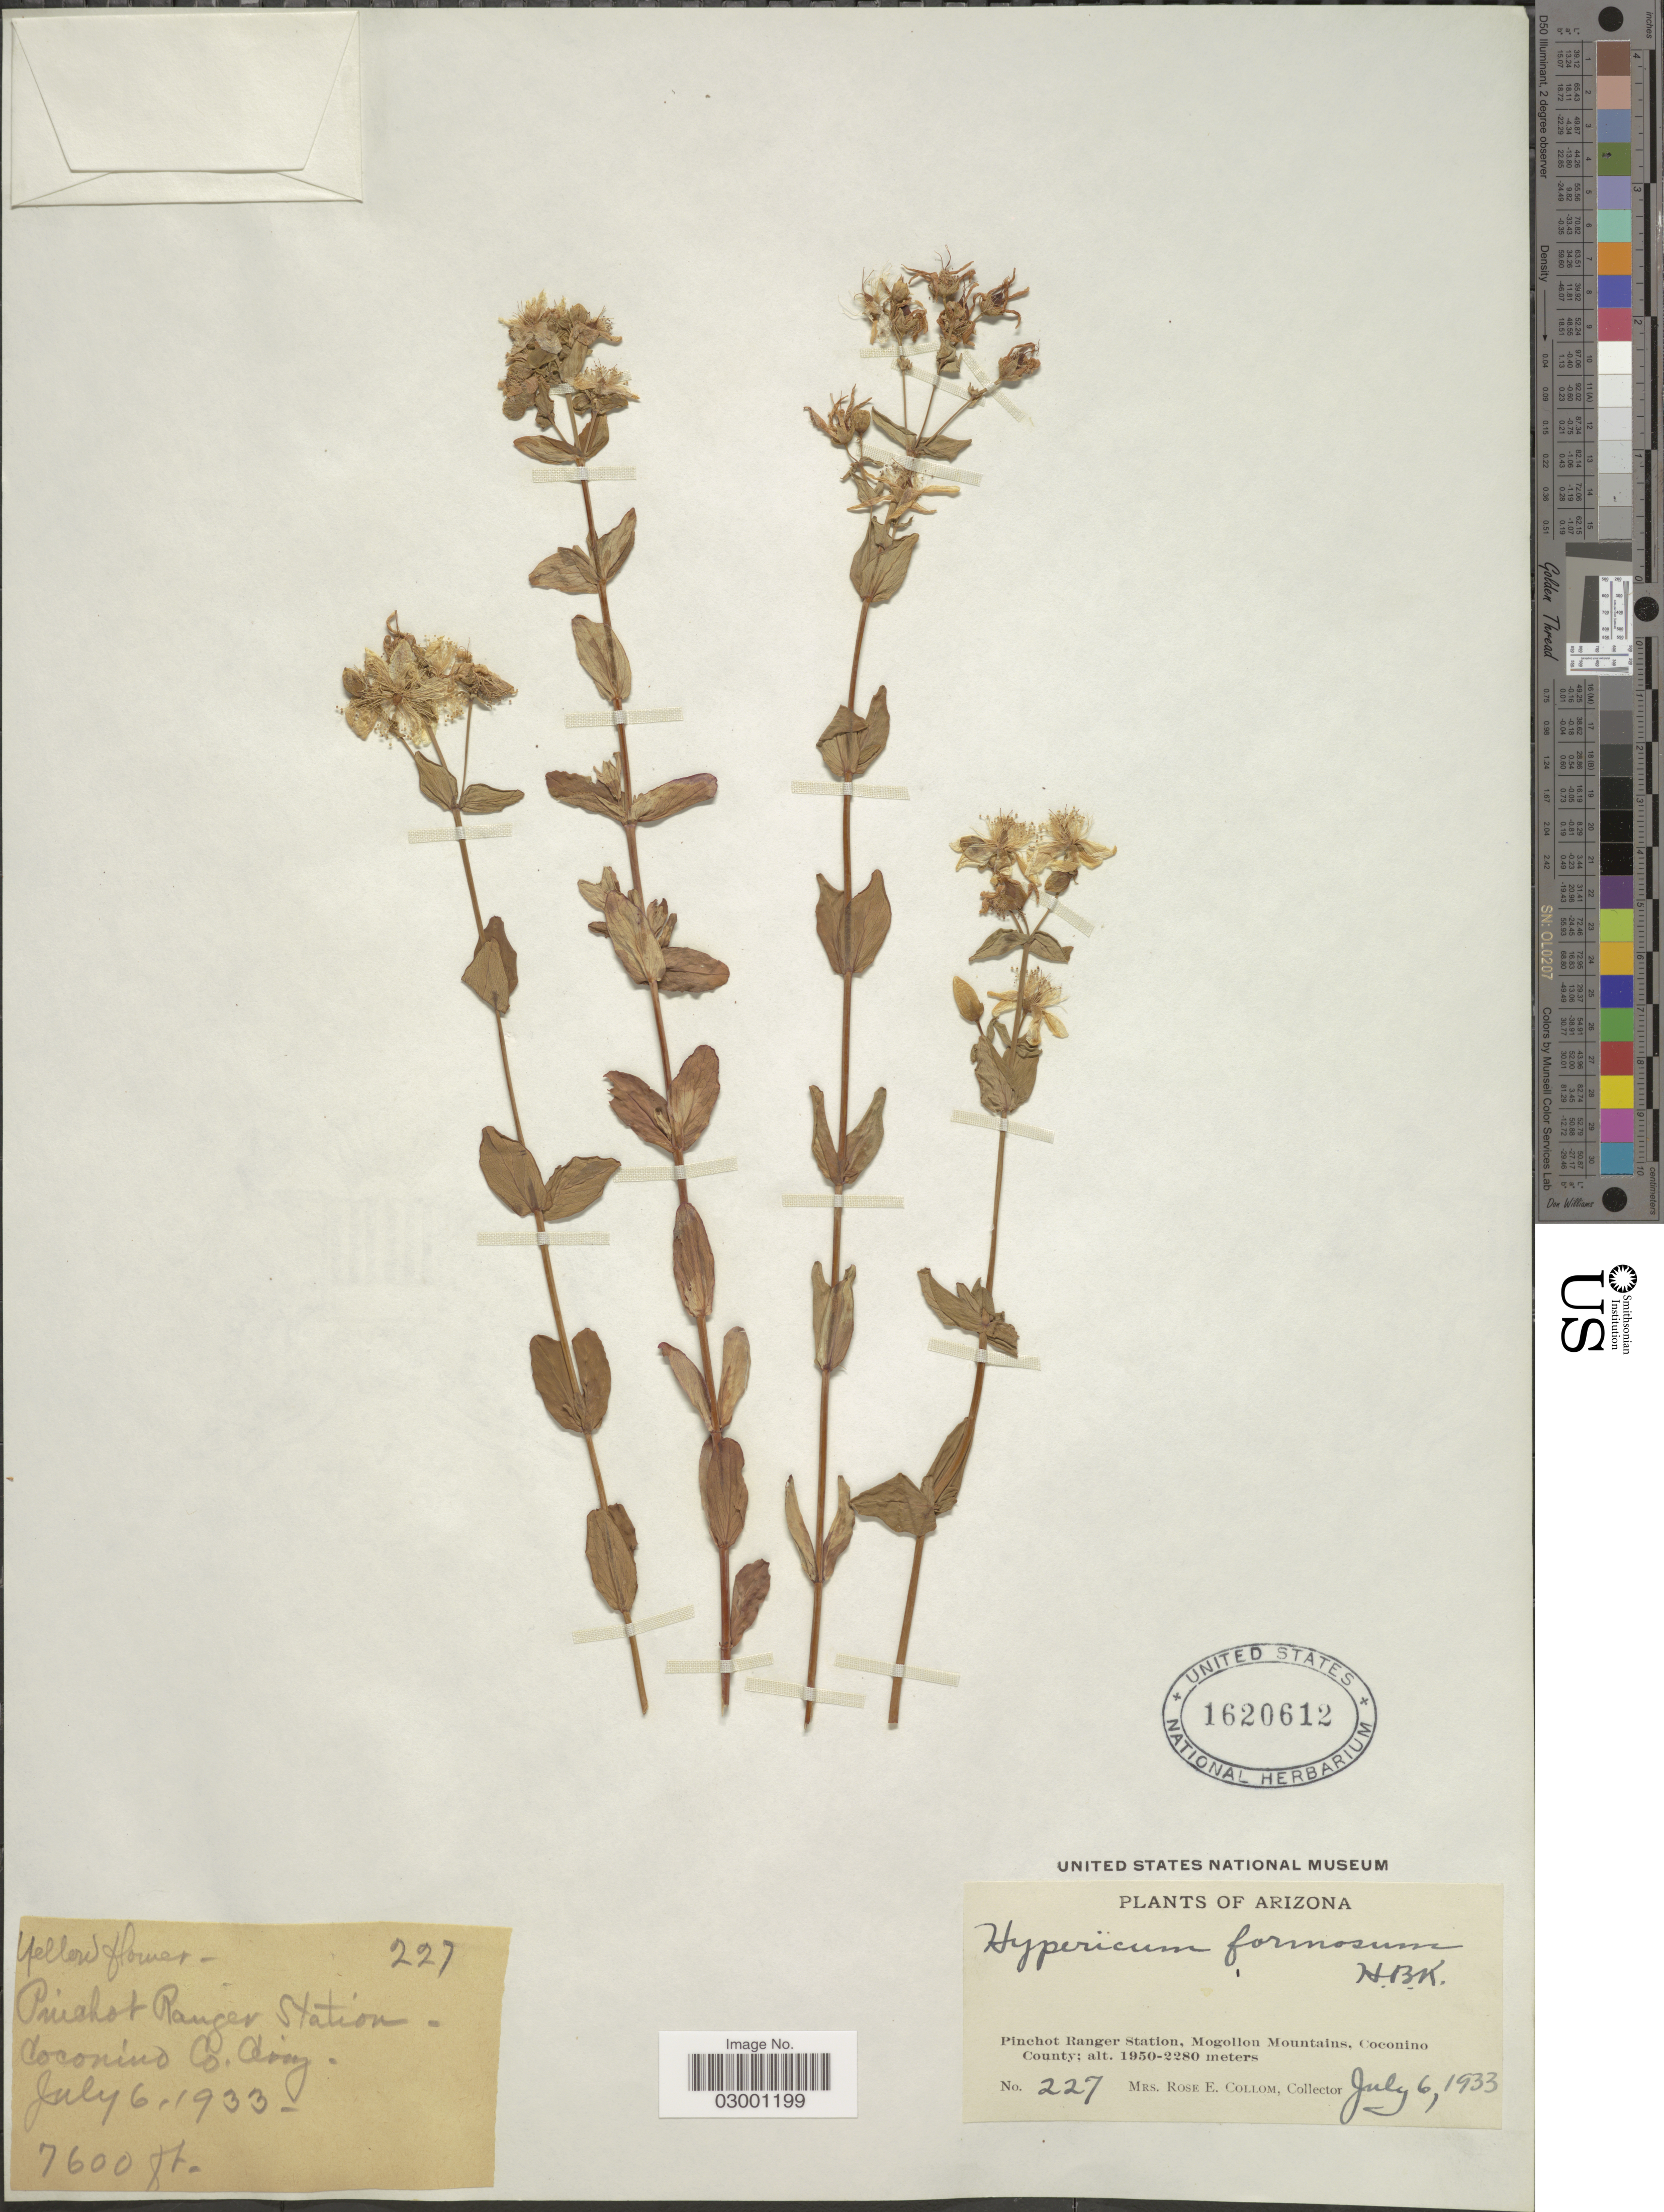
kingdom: Plantae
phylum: Tracheophyta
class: Magnoliopsida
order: Malpighiales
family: Hypericaceae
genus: Hypericum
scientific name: Hypericum formosum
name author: Kunth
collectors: R. E. Collom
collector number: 227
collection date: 1933-07-06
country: United States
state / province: Arizona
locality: Pinchot Ranger Station, Mogollon Mountains, Coconino County.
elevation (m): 1950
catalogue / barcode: US 1620612